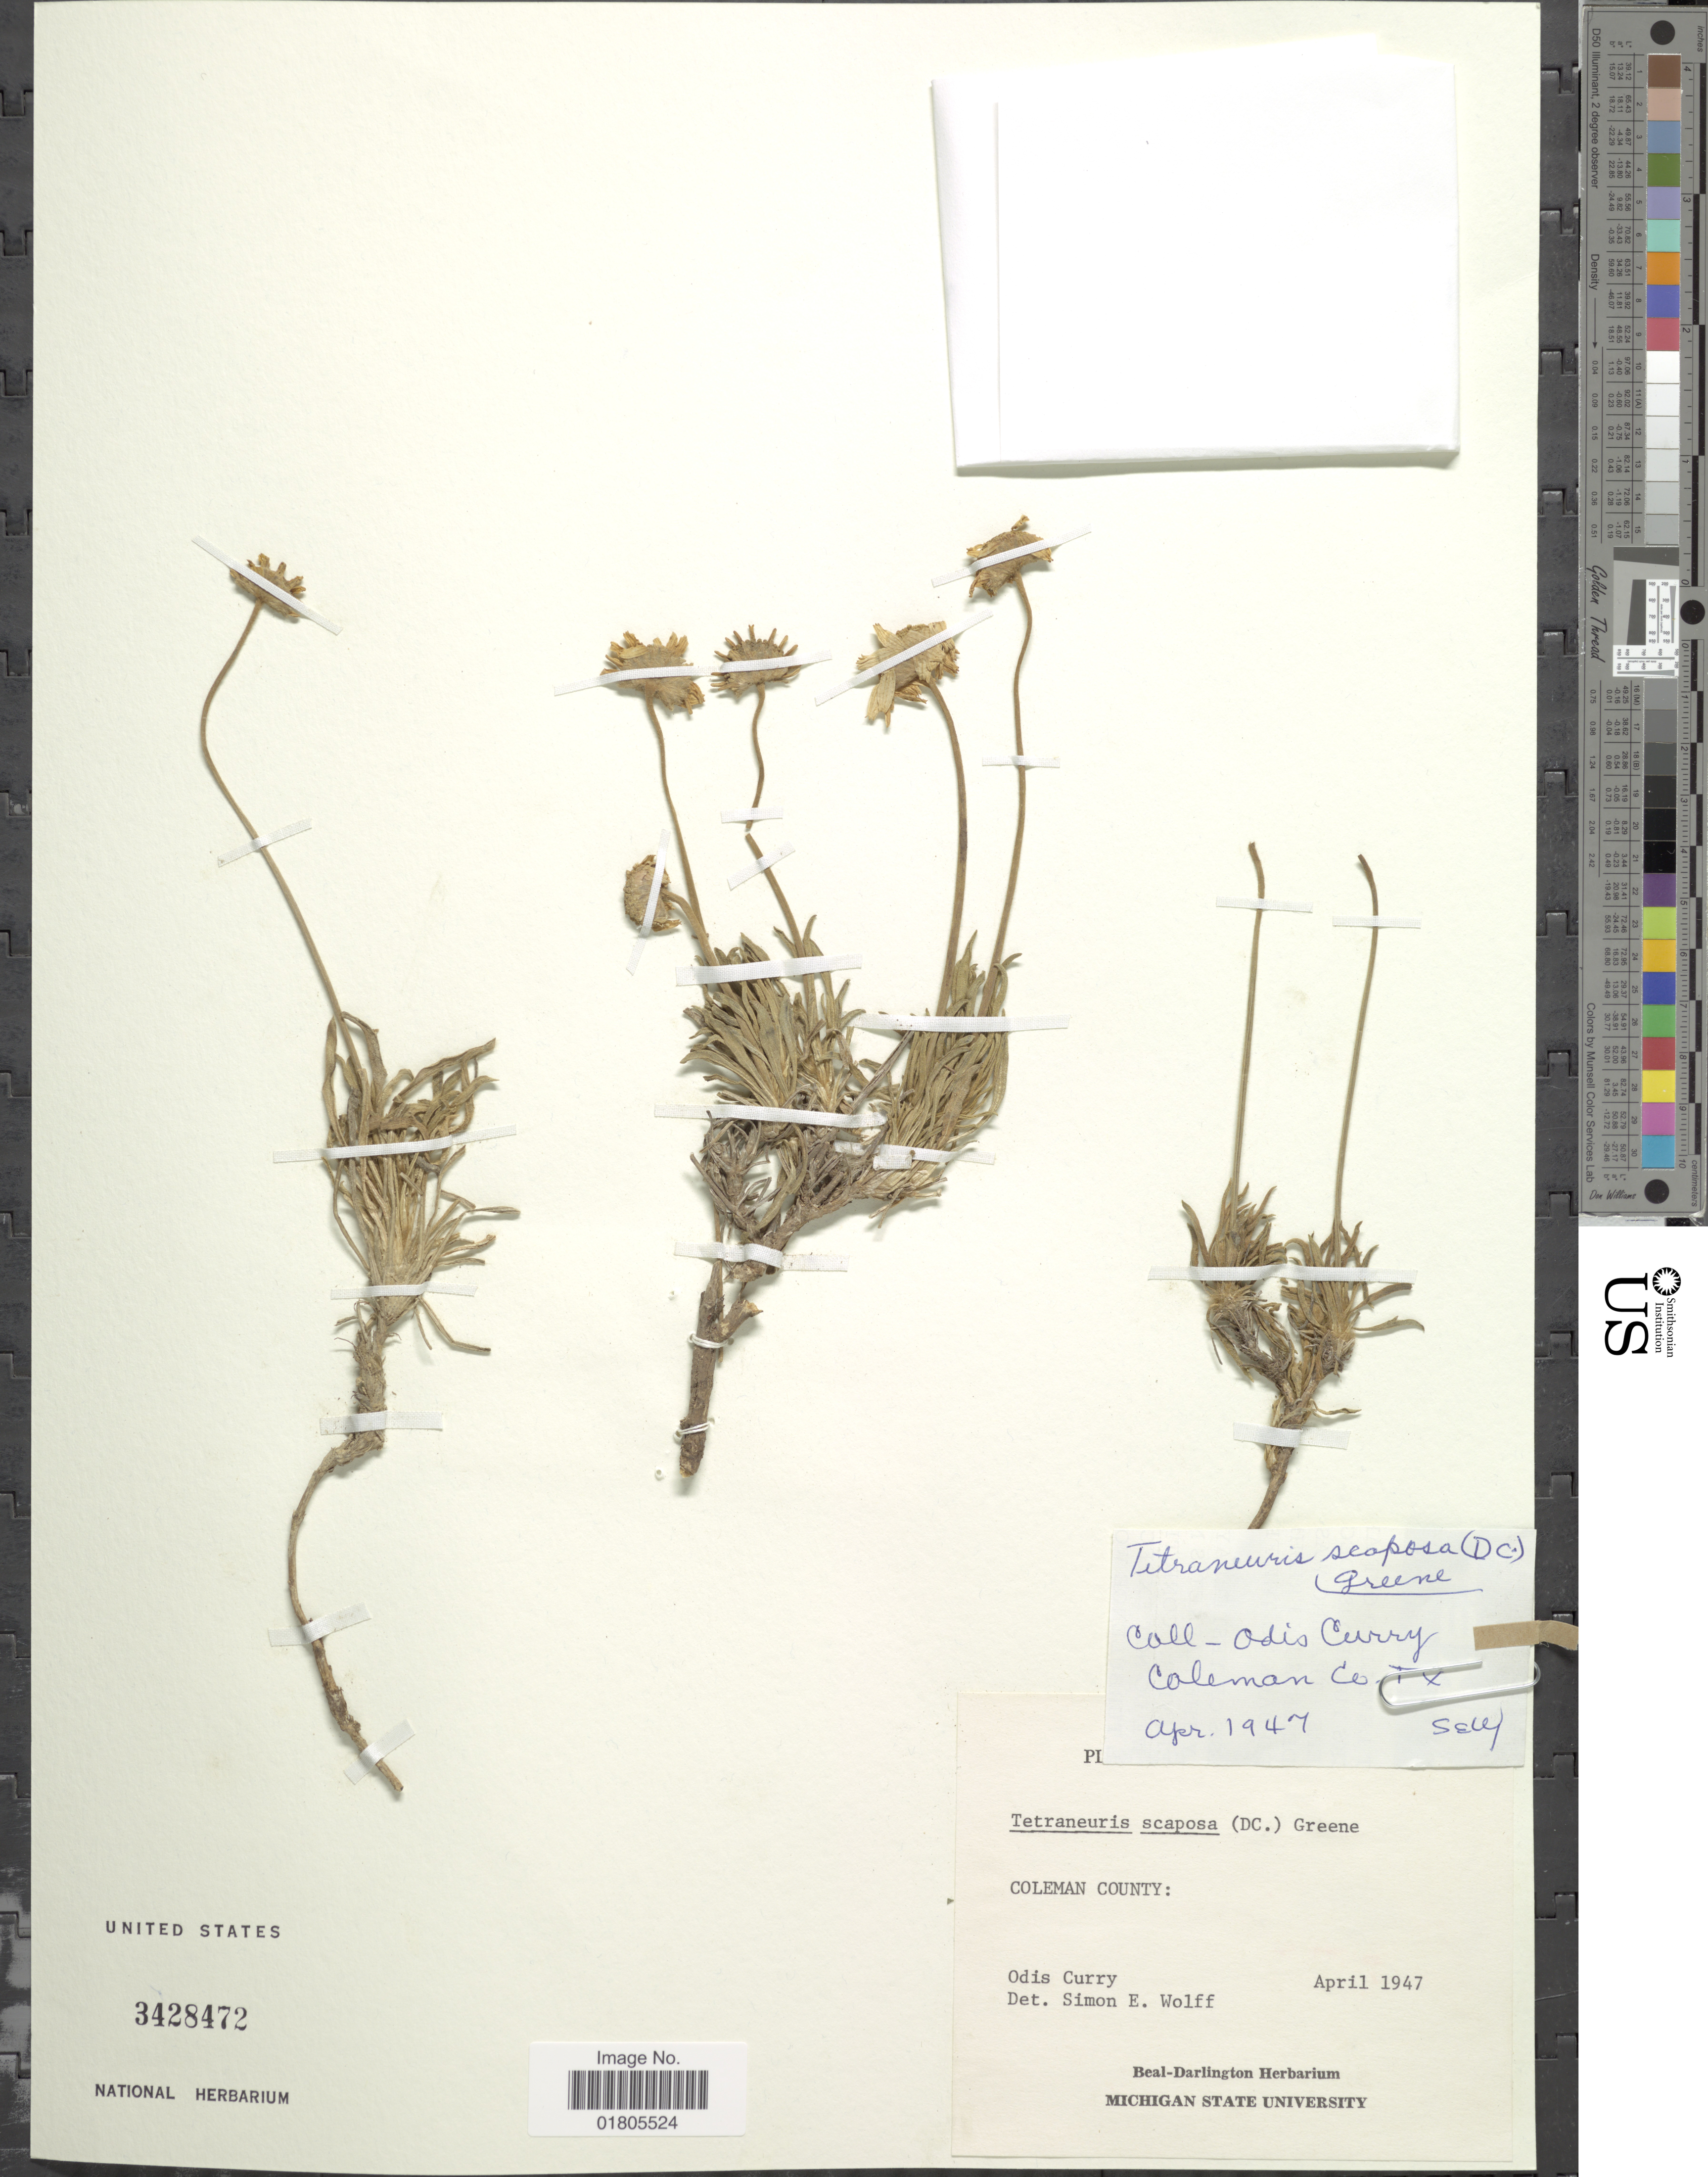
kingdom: Plantae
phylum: Tracheophyta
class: Magnoliopsida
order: Asterales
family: Asteraceae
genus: Actinea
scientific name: Actinea scaposa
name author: (DC.) Kuntze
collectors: O. Curry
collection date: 1947-04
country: United States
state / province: Texas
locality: Coleman County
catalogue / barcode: US 3428472